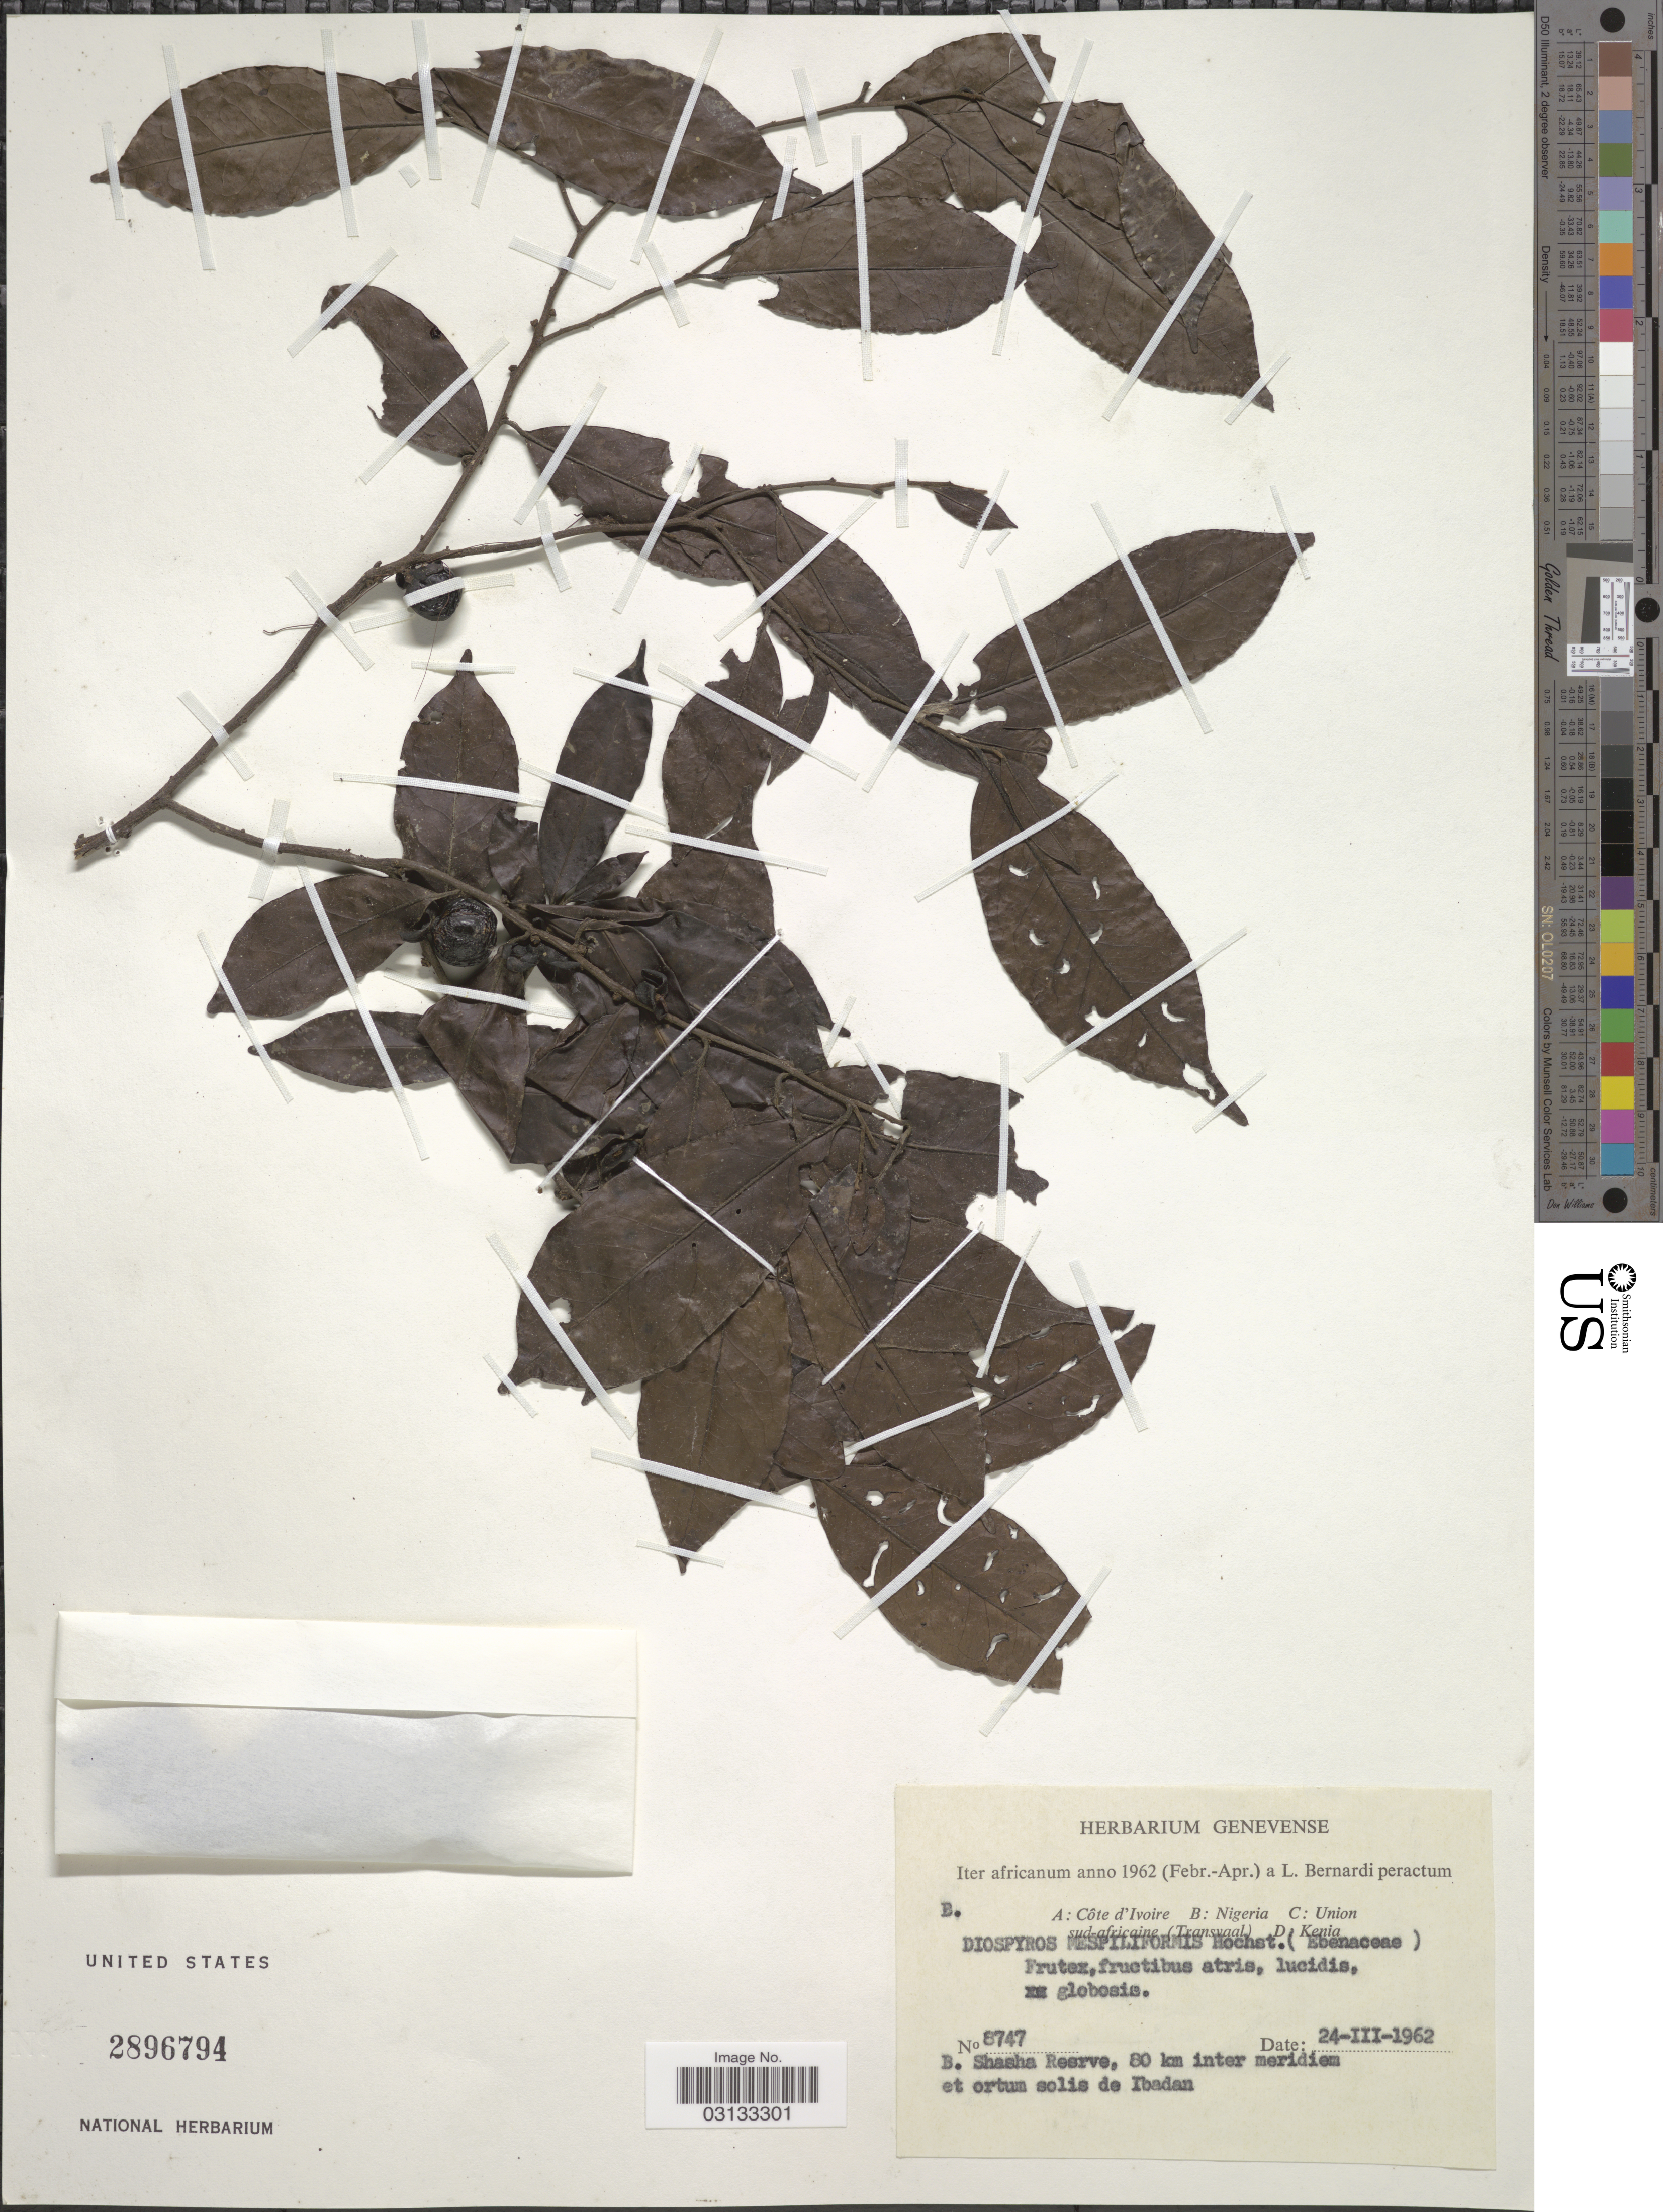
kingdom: Plantae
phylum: Tracheophyta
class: Magnoliopsida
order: Ericales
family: Ebenaceae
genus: Diospyros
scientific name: Diospyros mespiliformis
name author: Hochst. ex A. DC.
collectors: L. Bernardi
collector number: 8747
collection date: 1962-03-24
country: Nigeria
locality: Shasha Reserve, 80 km inter meridiem et ortum solis de Ibadan.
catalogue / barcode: US 2896794